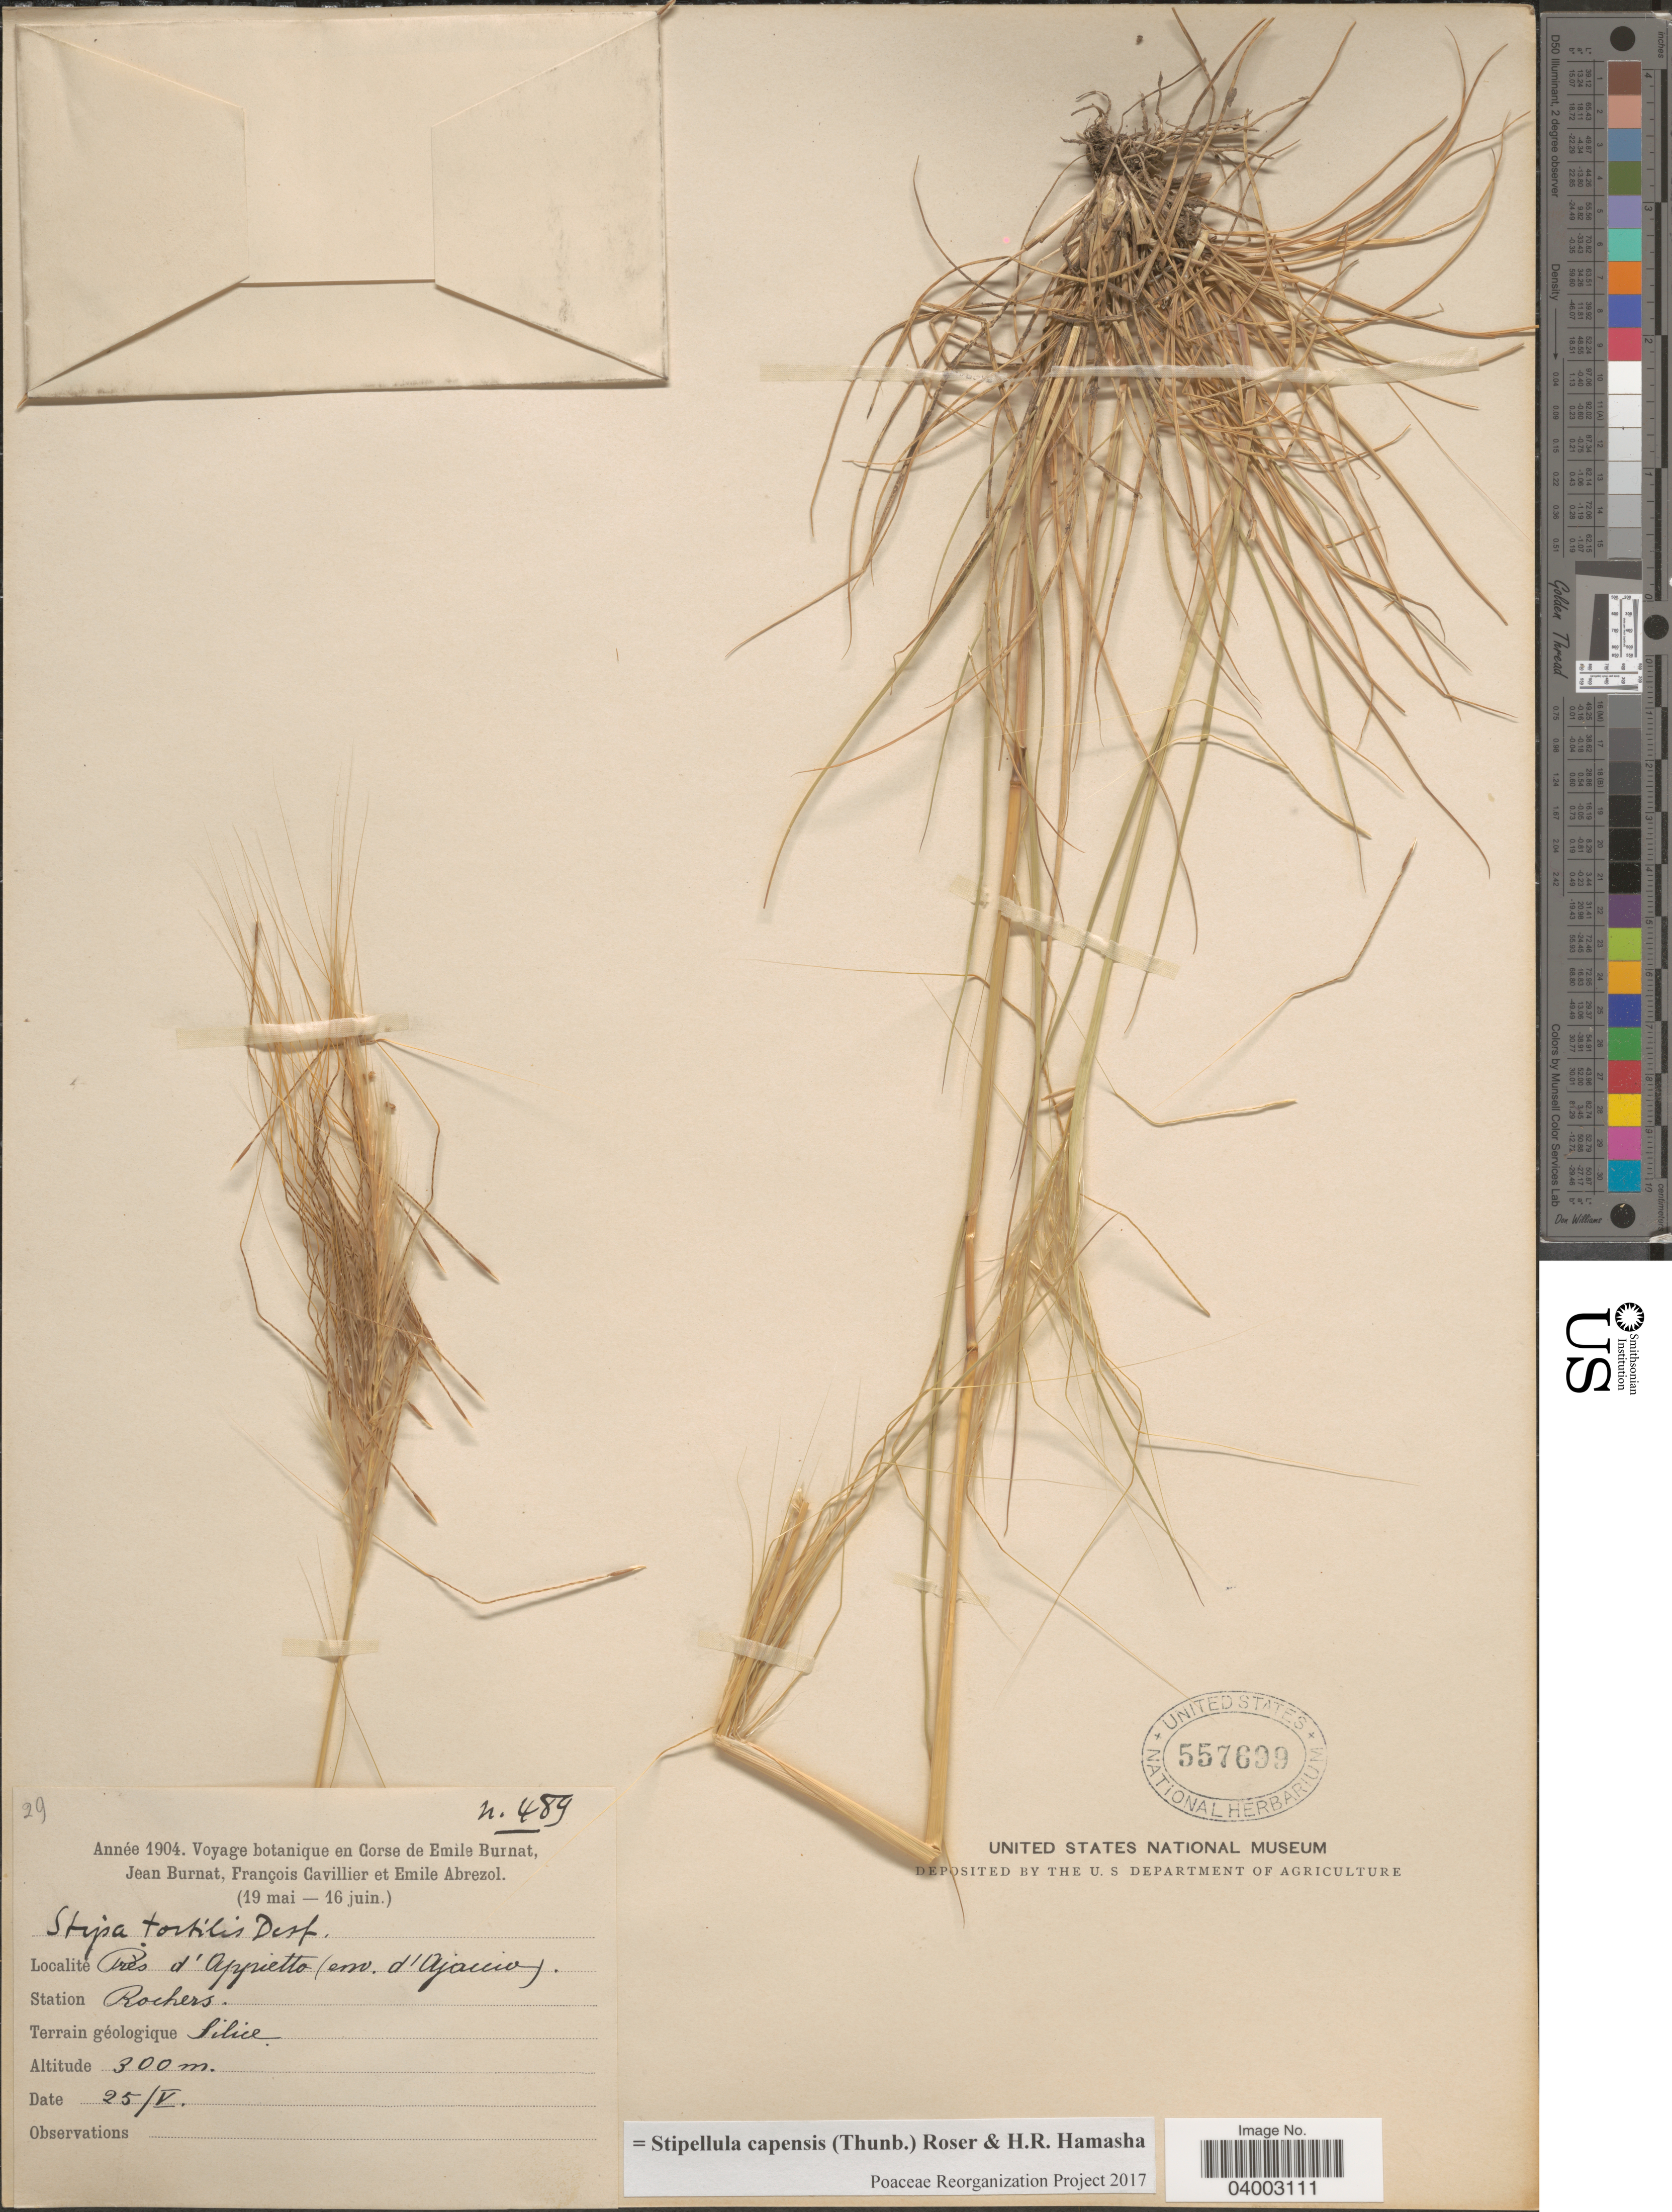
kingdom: Plantae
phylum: Tracheophyta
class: Liliopsida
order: Poales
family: Poaceae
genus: Stipellula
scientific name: Stipellula capensis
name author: (Thunb.) Röser & H. R. Hamasha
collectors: E. Burnat, Burnat, J., F. Cavillier & E. Abrezol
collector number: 489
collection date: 1904-05-25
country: France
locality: Près d' Appietto (env. d'Ajaccio). Station Rochers. Terrain géologique Silice.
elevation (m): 300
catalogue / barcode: US 557699